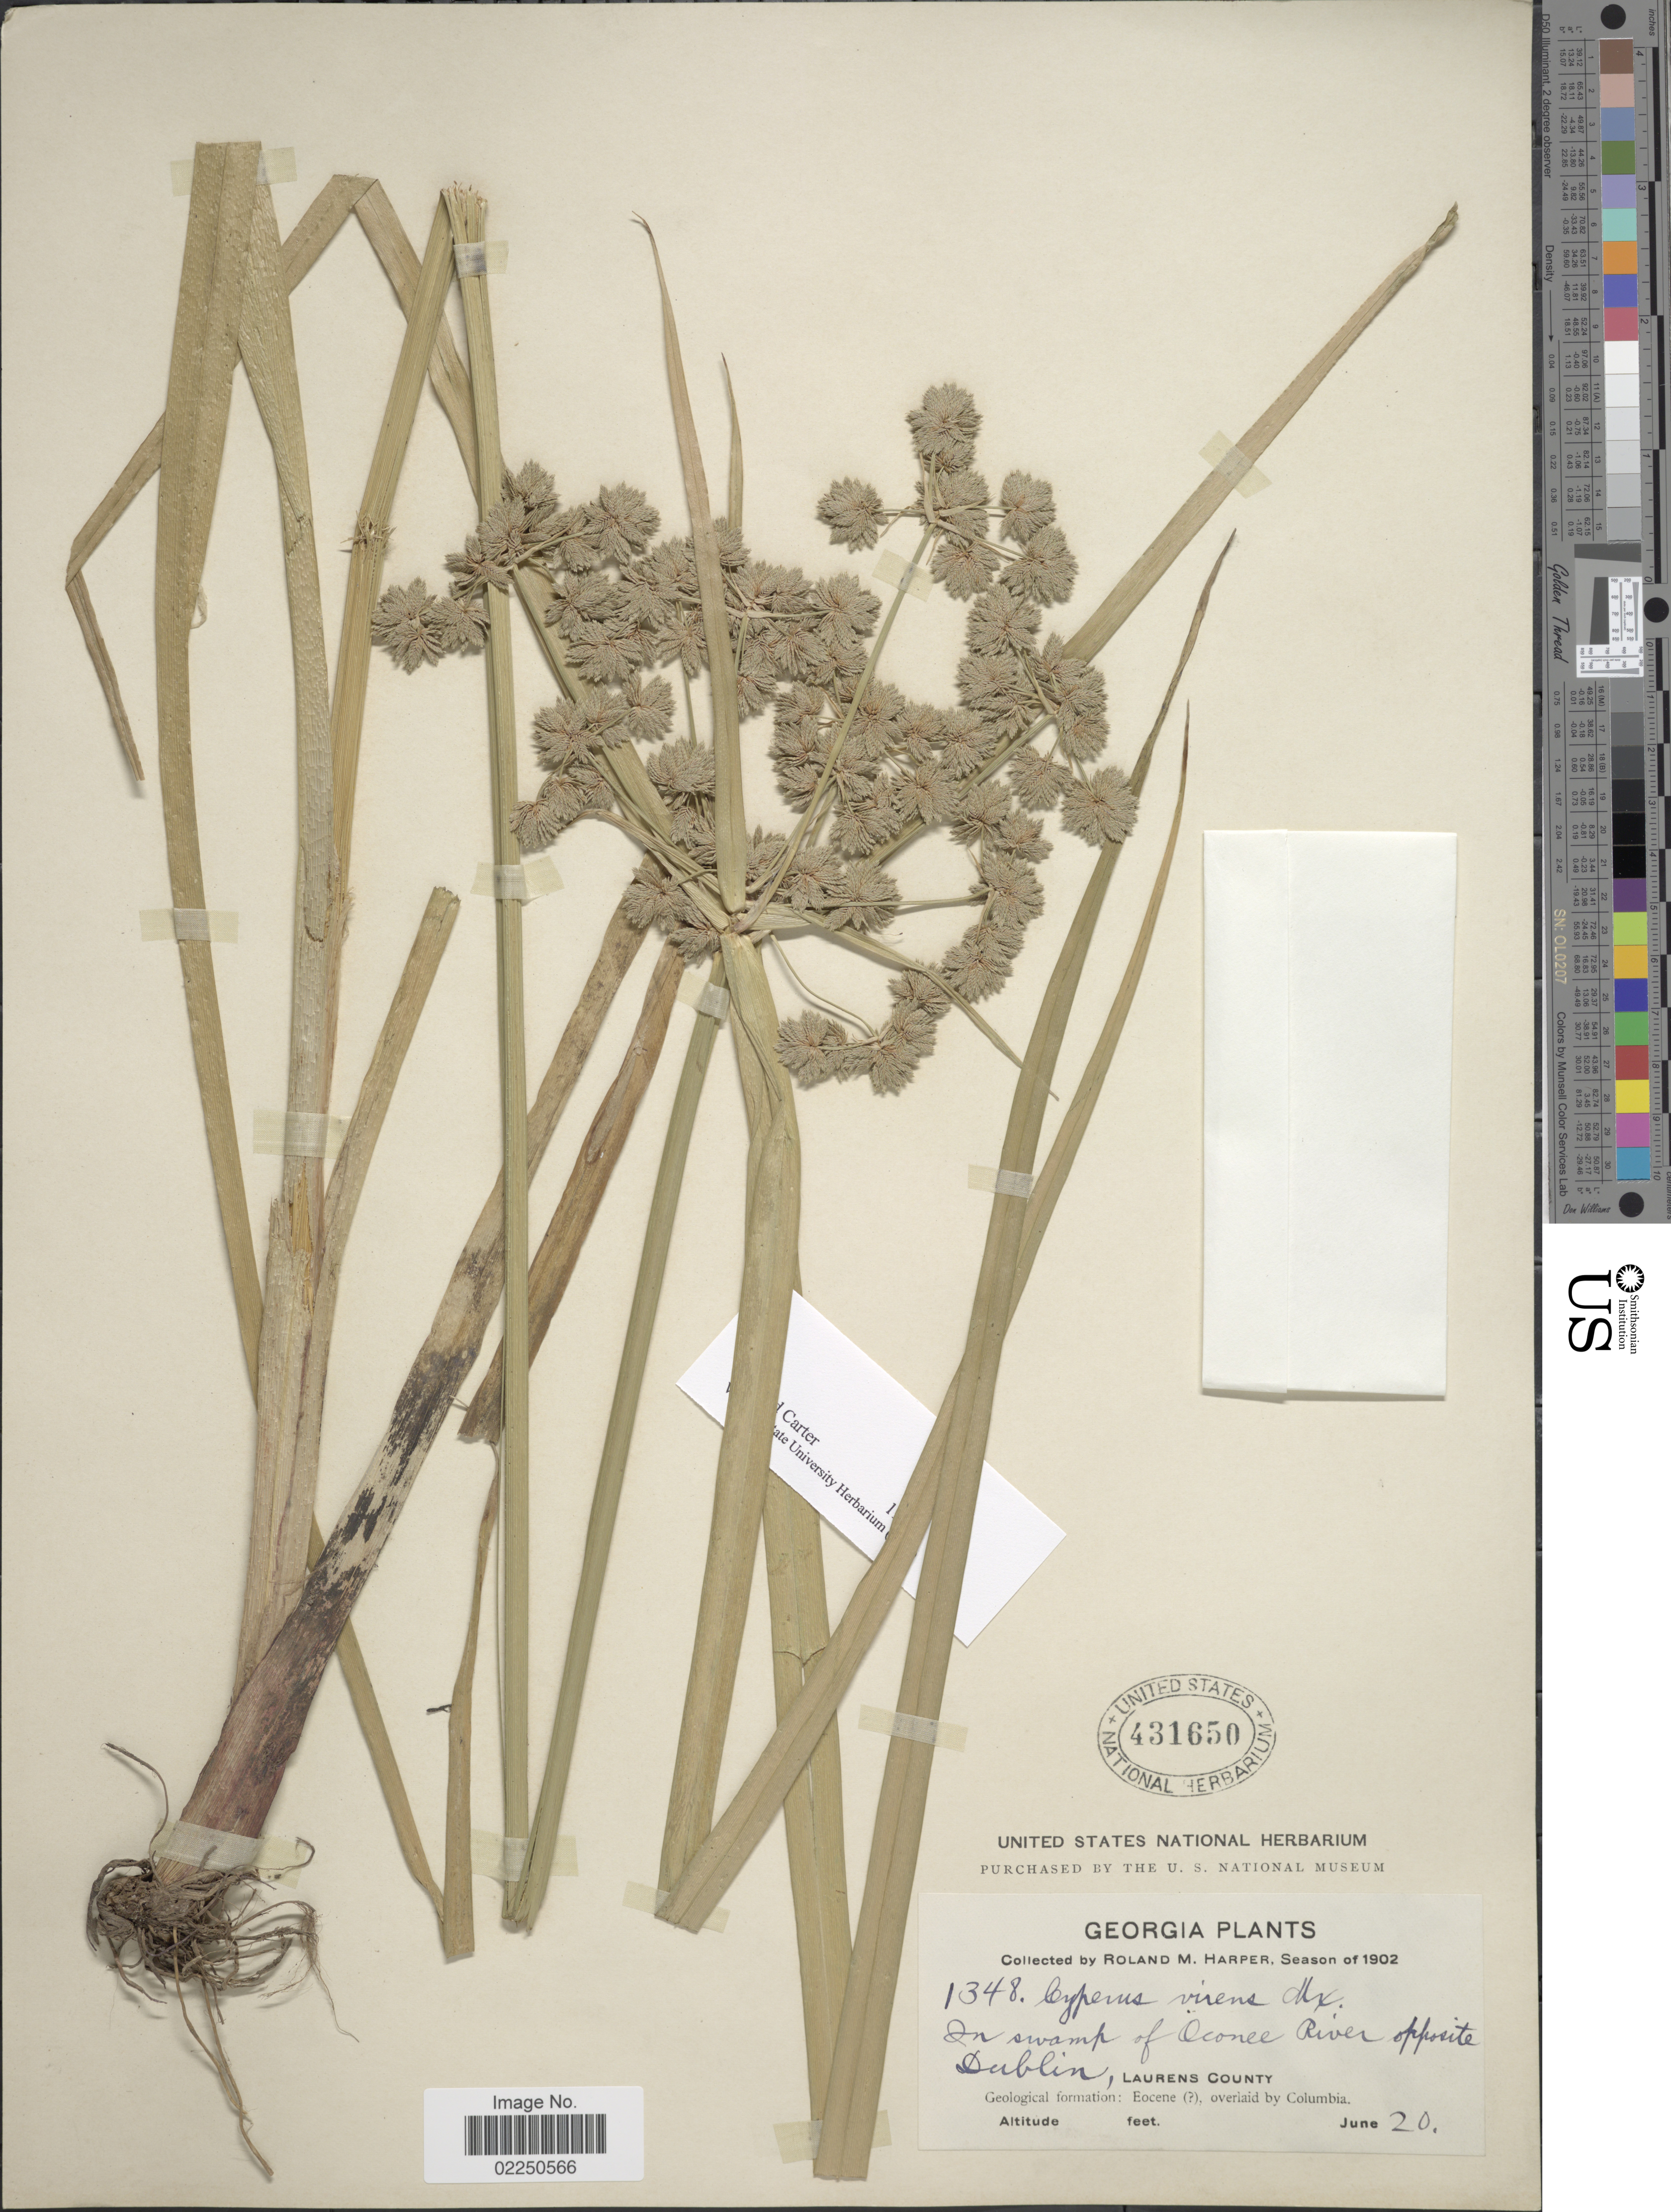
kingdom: Plantae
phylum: Tracheophyta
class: Liliopsida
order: Poales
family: Cyperaceae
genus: Cyperus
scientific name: Cyperus virens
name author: Michx.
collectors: R. M. Harper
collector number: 1348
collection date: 1902-06-20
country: United States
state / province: Georgia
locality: In swamp of Oconee River opposite Dublin, Laurens County. Geological formation: Eocene( [unsure placement]), overlaid by Columbia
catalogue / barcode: US 431650